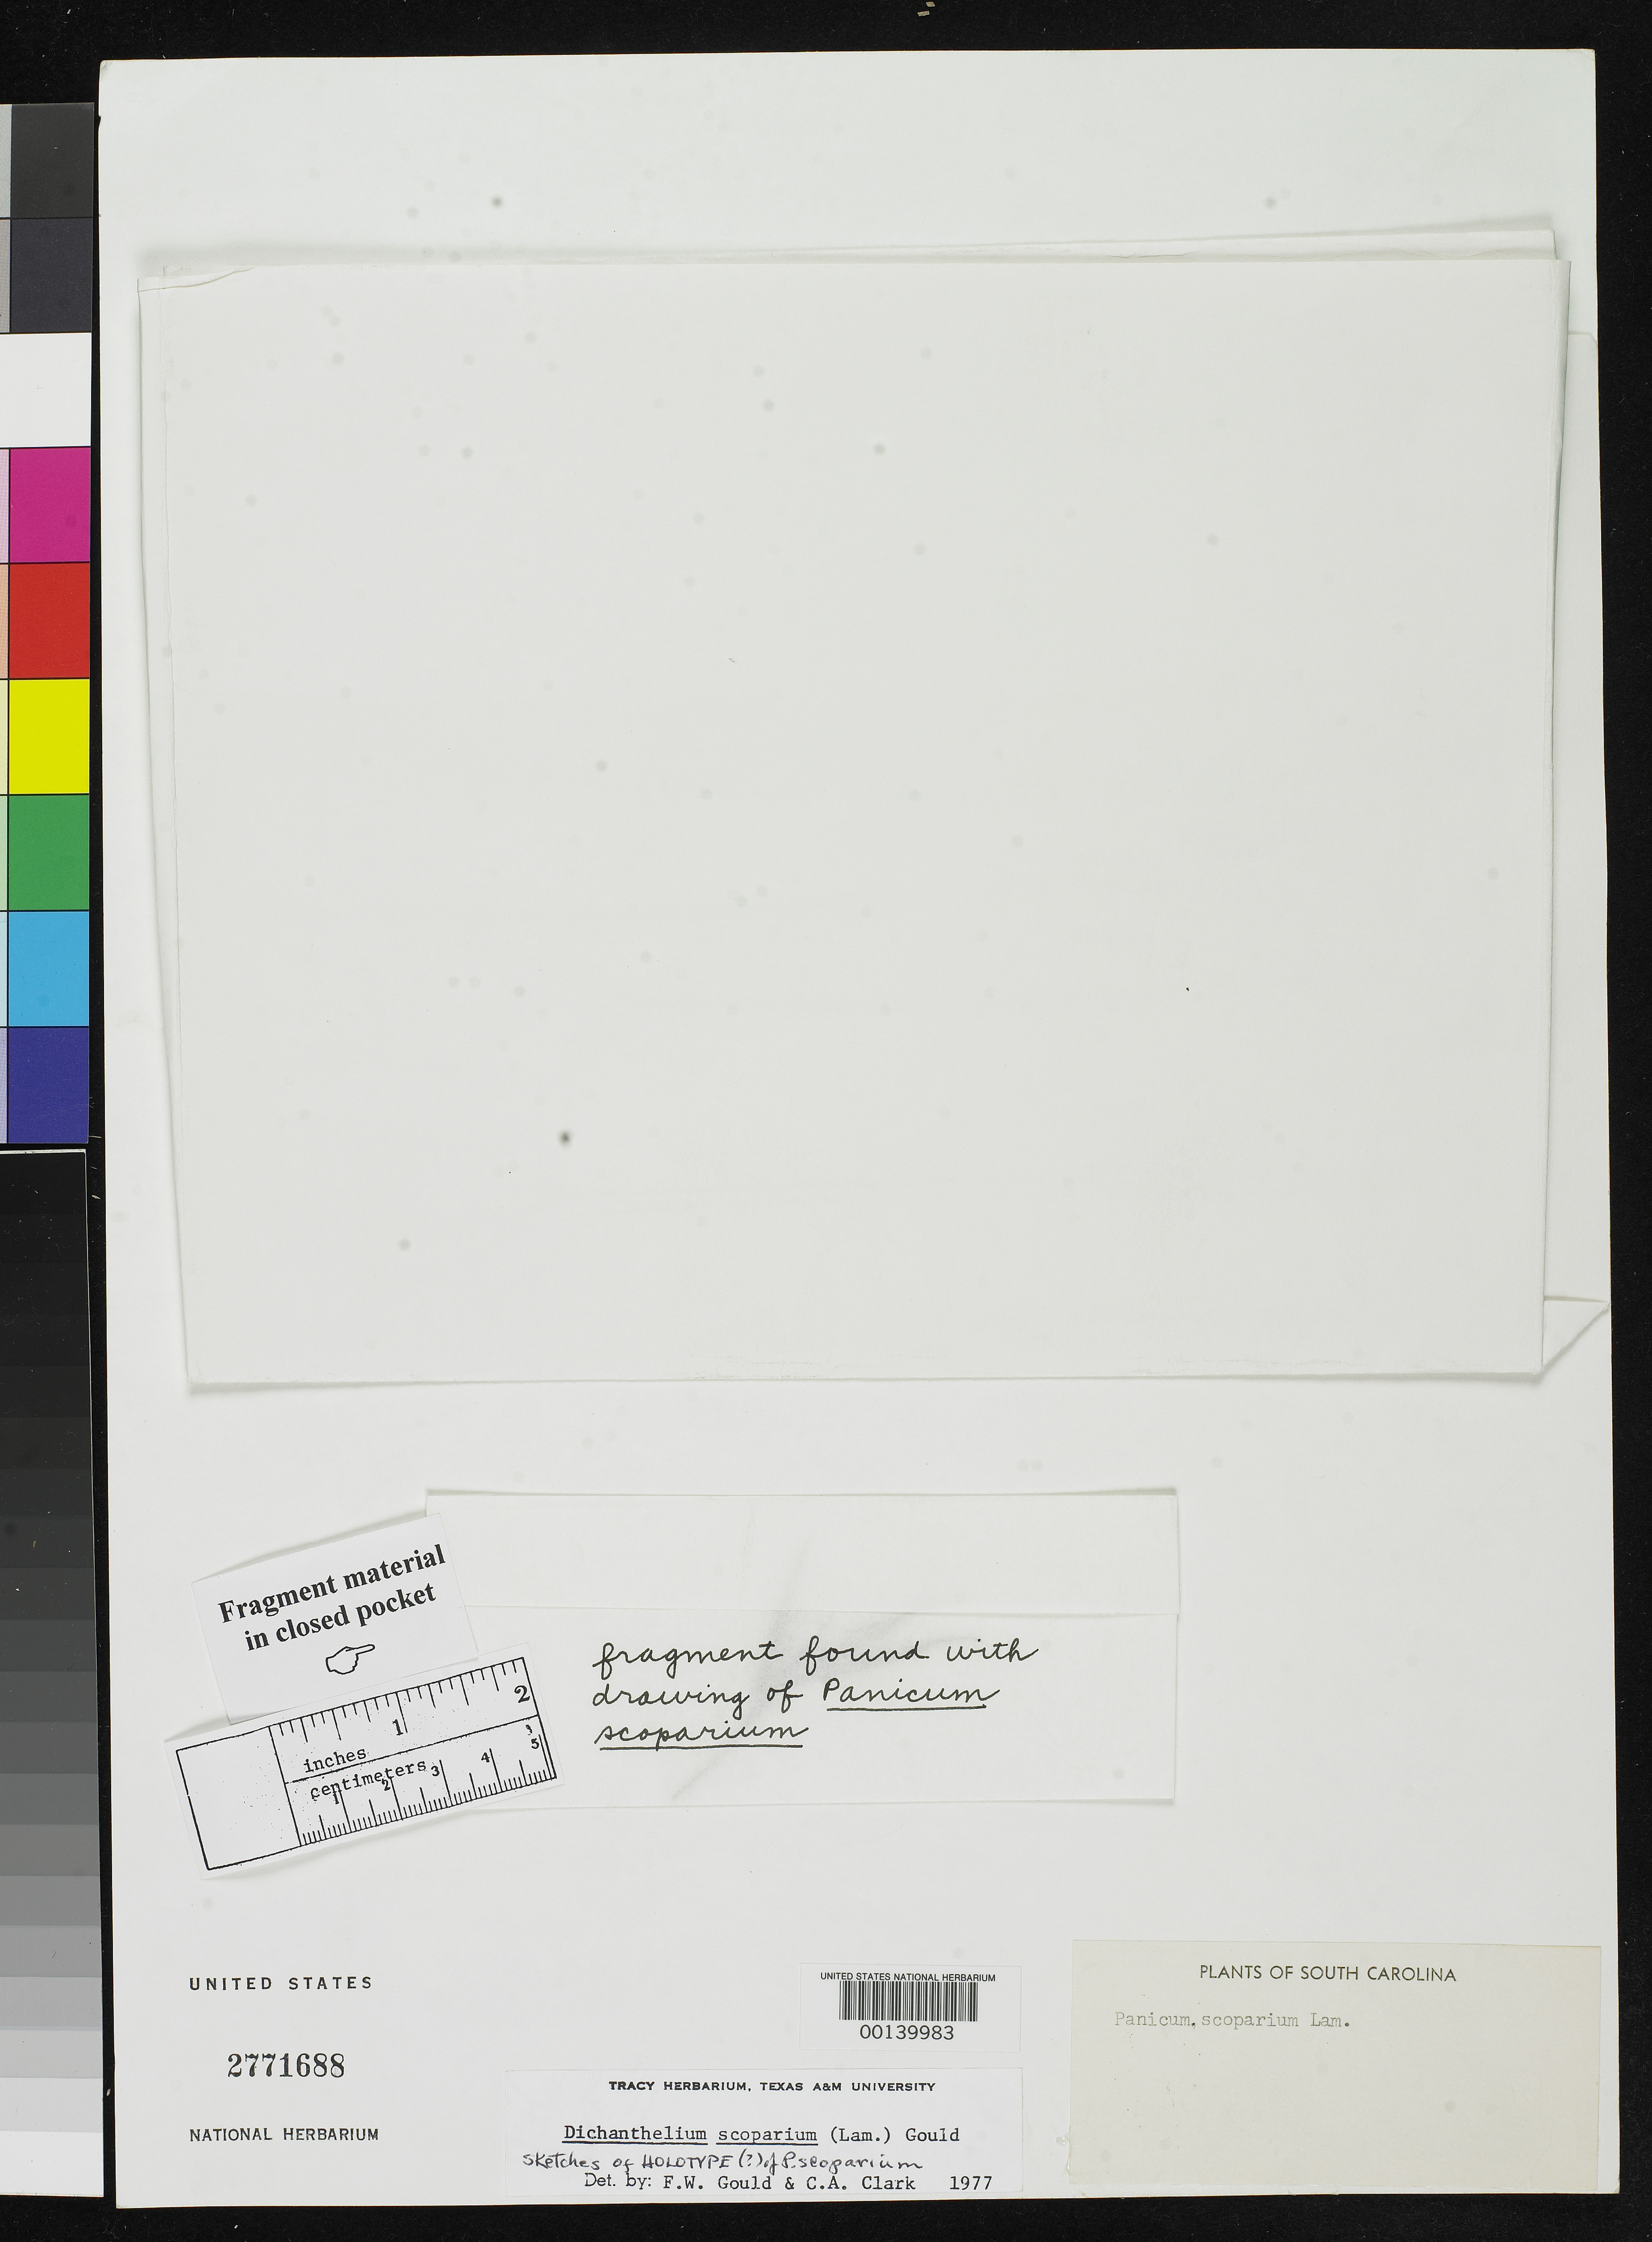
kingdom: Plantae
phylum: Tracheophyta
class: Liliopsida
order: Poales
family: Poaceae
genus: Panicum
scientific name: Panicum scoparium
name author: Lam.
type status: Type Fragment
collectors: A. Michaux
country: United States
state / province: South Carolina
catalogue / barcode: US 2771688